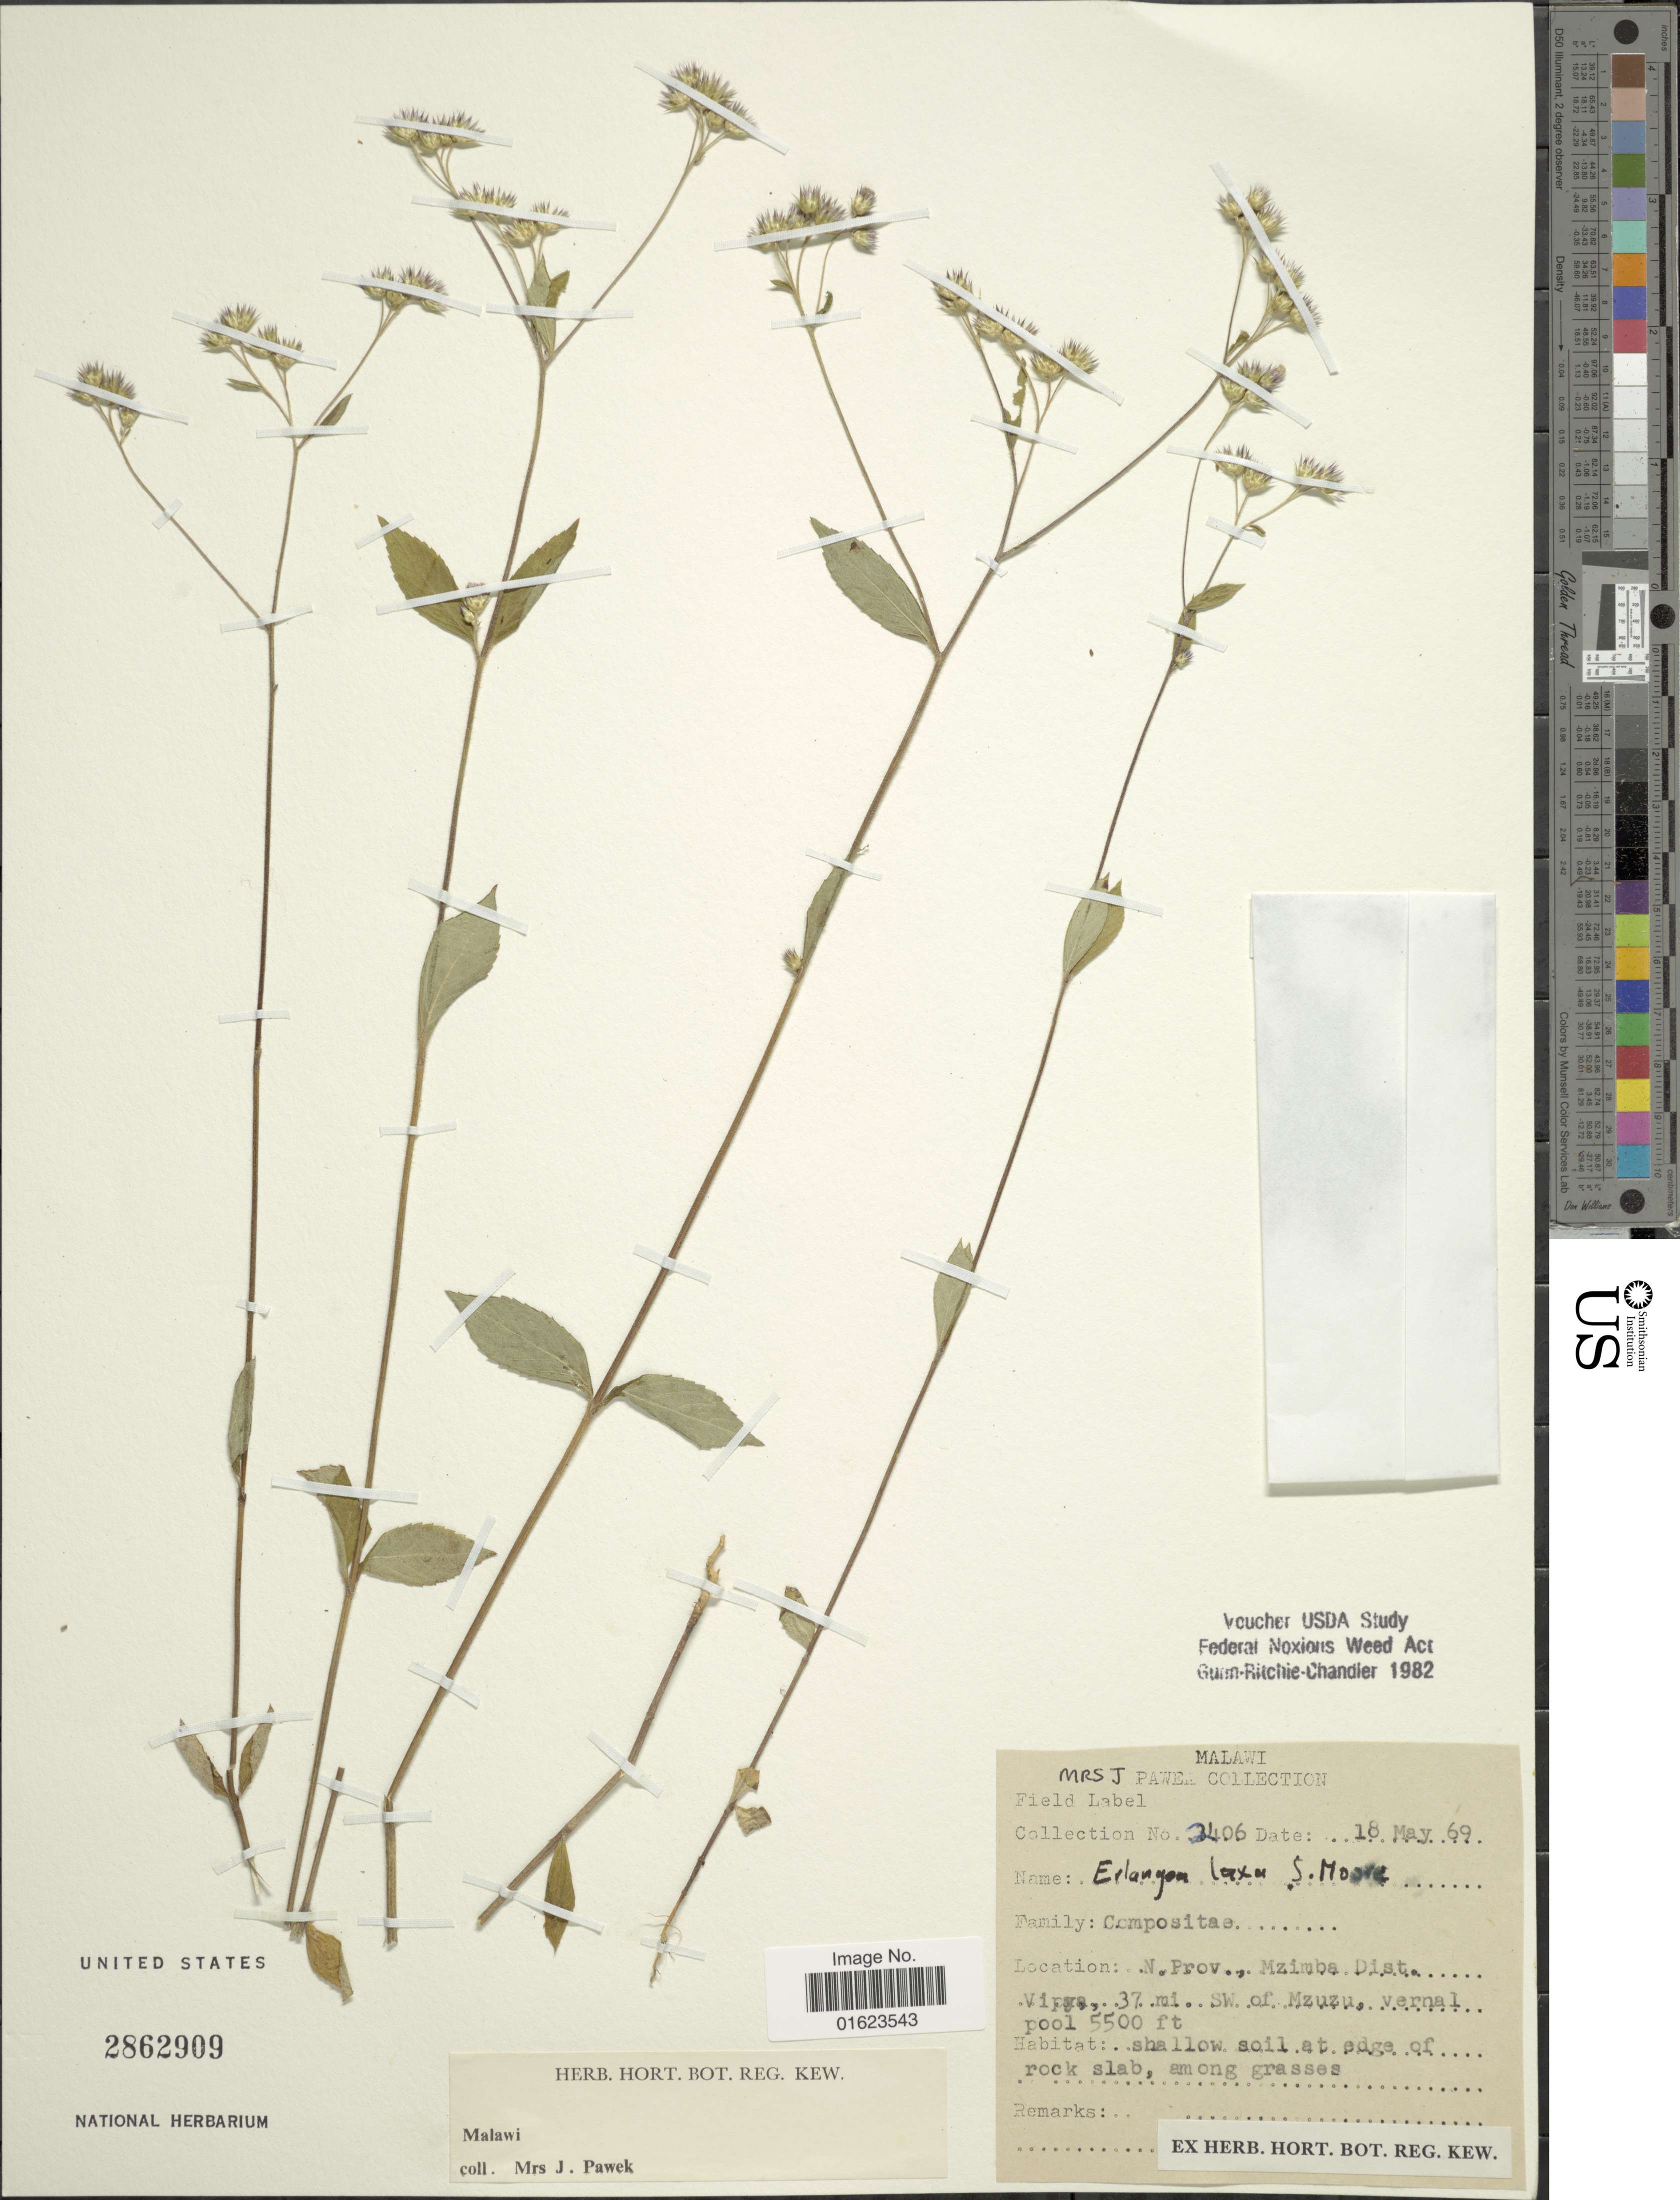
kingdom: Plantae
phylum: Tracheophyta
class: Magnoliopsida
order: Asterales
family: Asteraceae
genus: Bothriocline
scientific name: Bothriocline laxa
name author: N.E. Br.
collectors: J. Pawek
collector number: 2406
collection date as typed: Transcribed d/m/y: 18/5/69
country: Malawi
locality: Malawi. N. Prov. Mzimba Dist, Mzimba Dist. Virge, 37 mi. SW of Mzuzu, vernalpool.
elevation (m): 1676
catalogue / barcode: US 2862909